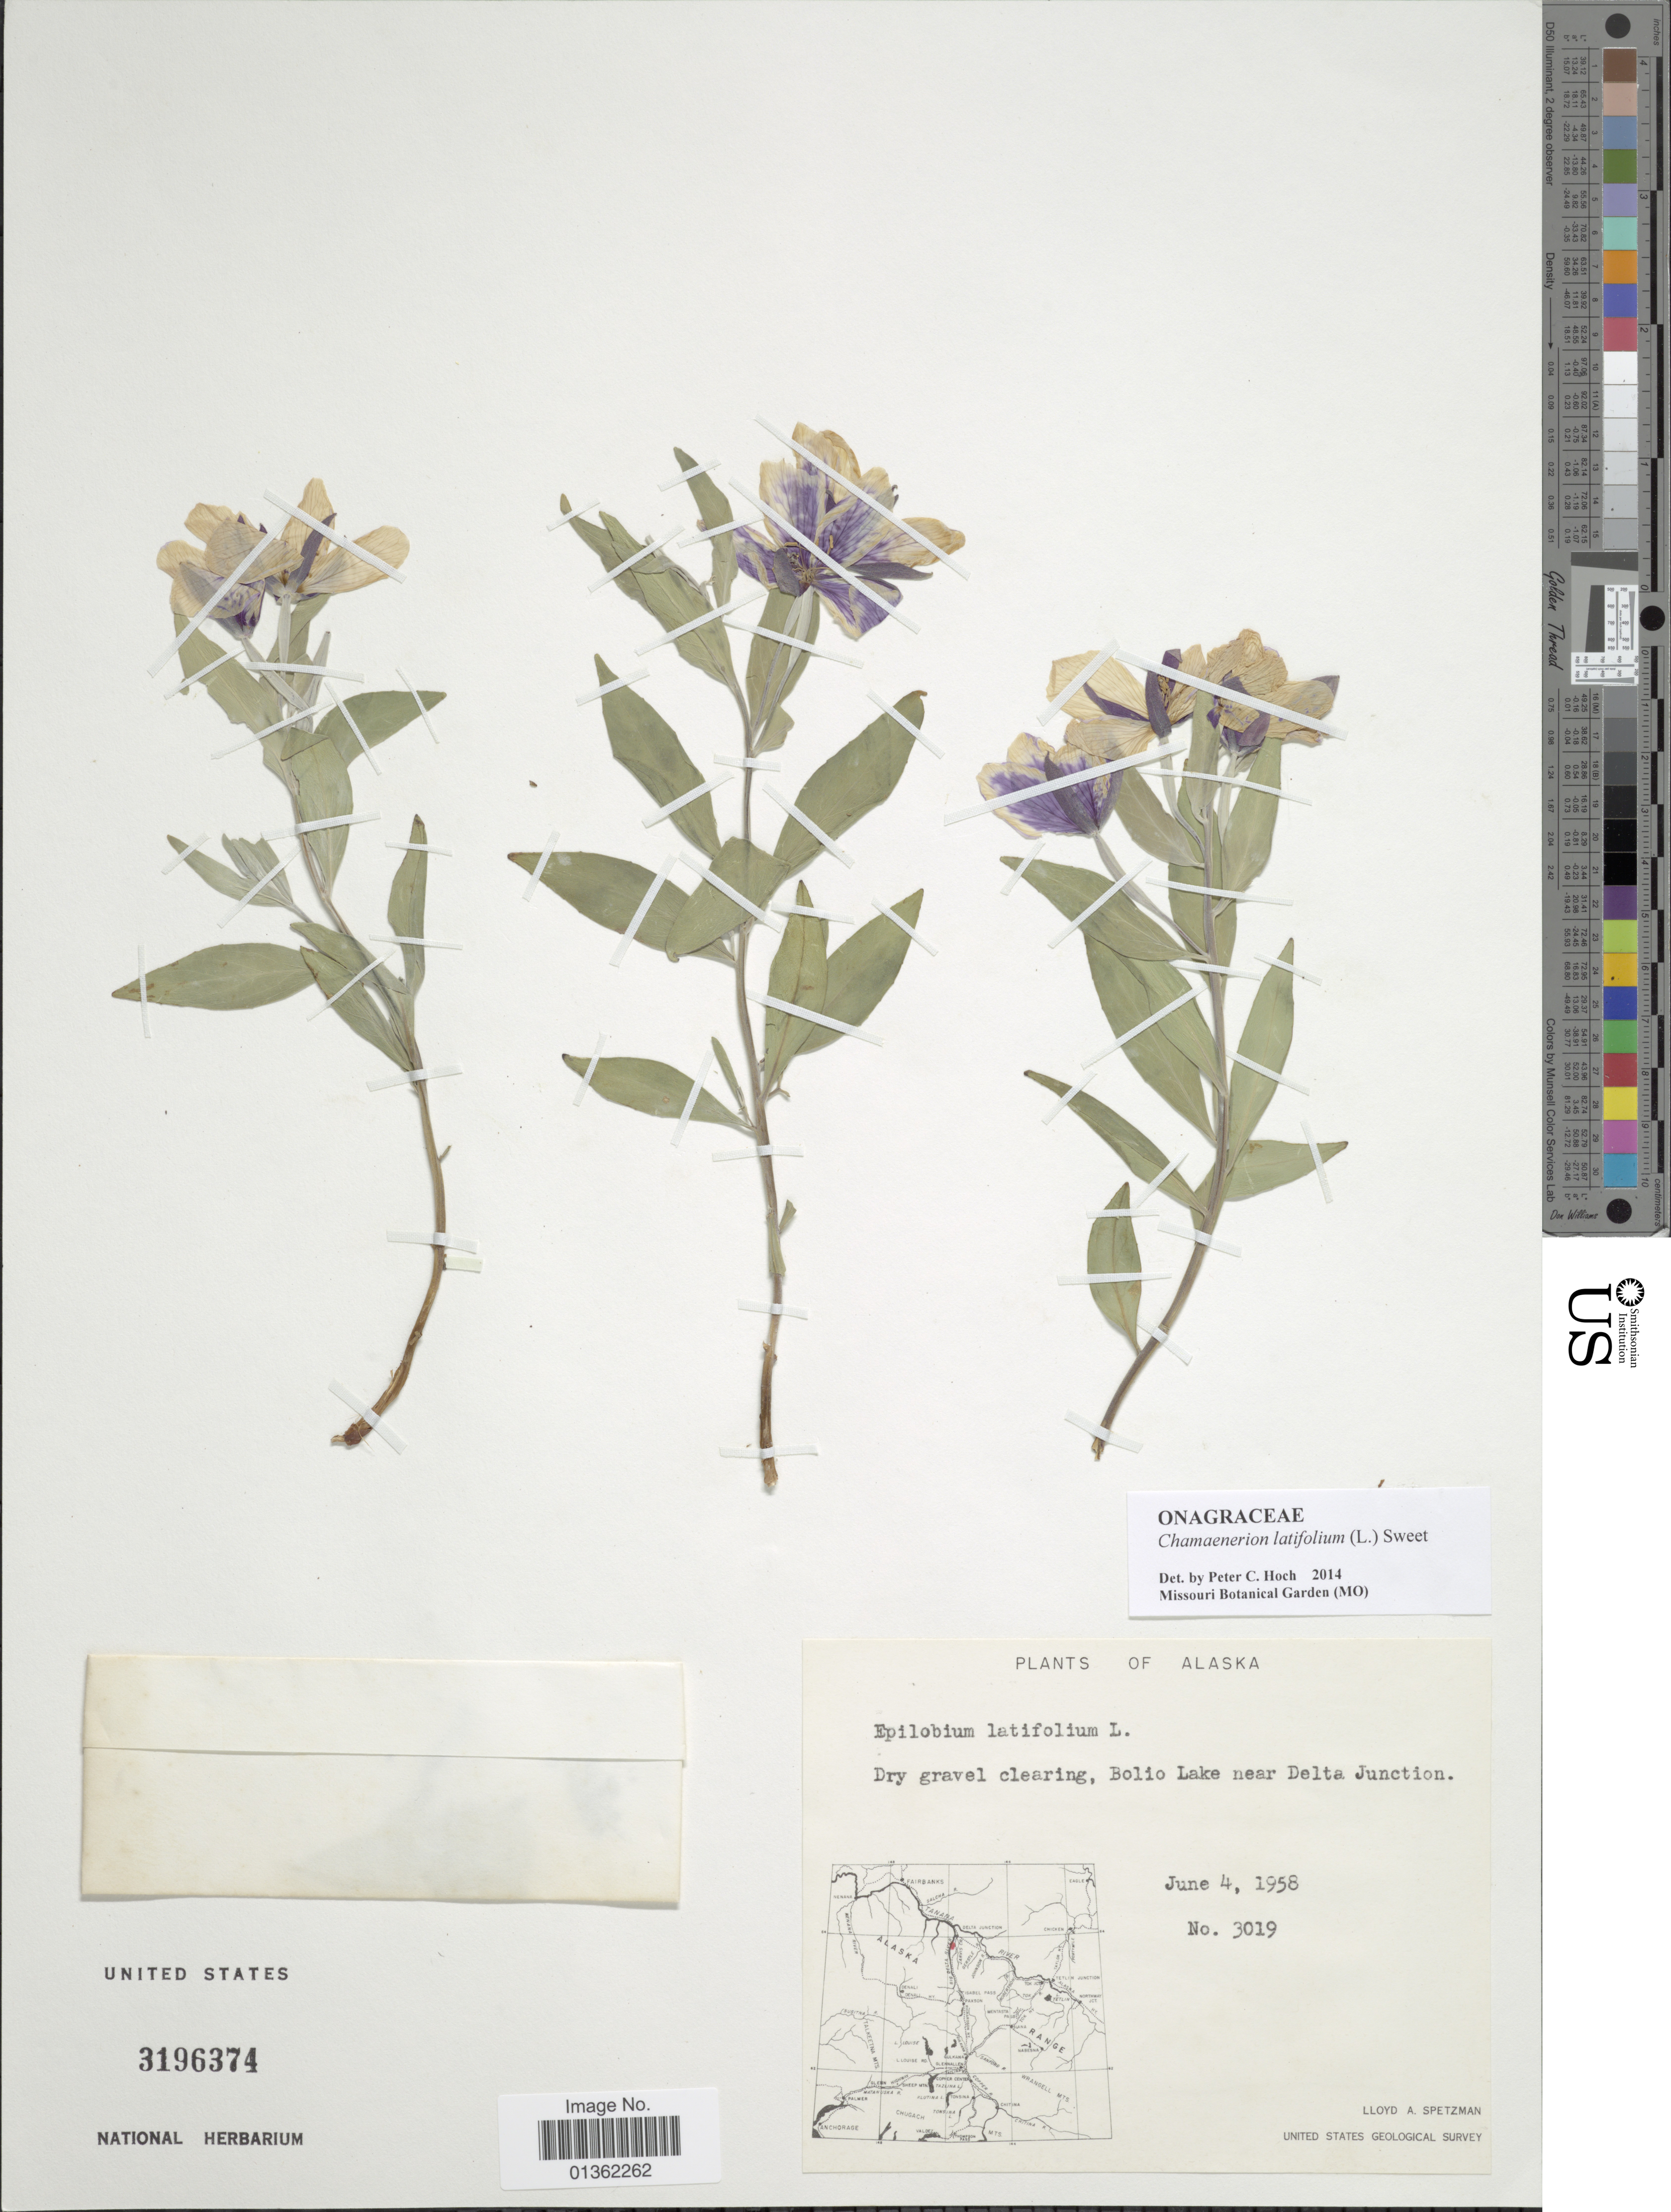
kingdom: Plantae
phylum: Tracheophyta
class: Magnoliopsida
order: Myrtales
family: Onagraceae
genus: Chamaenerion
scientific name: Chamaenerion latifolium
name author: (L.) Th. Fr. & Lange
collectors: L. Spetzman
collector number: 3019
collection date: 1958-06-04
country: United States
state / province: Alaska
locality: Bolio Lake near Delta Junction.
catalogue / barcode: US 3196374